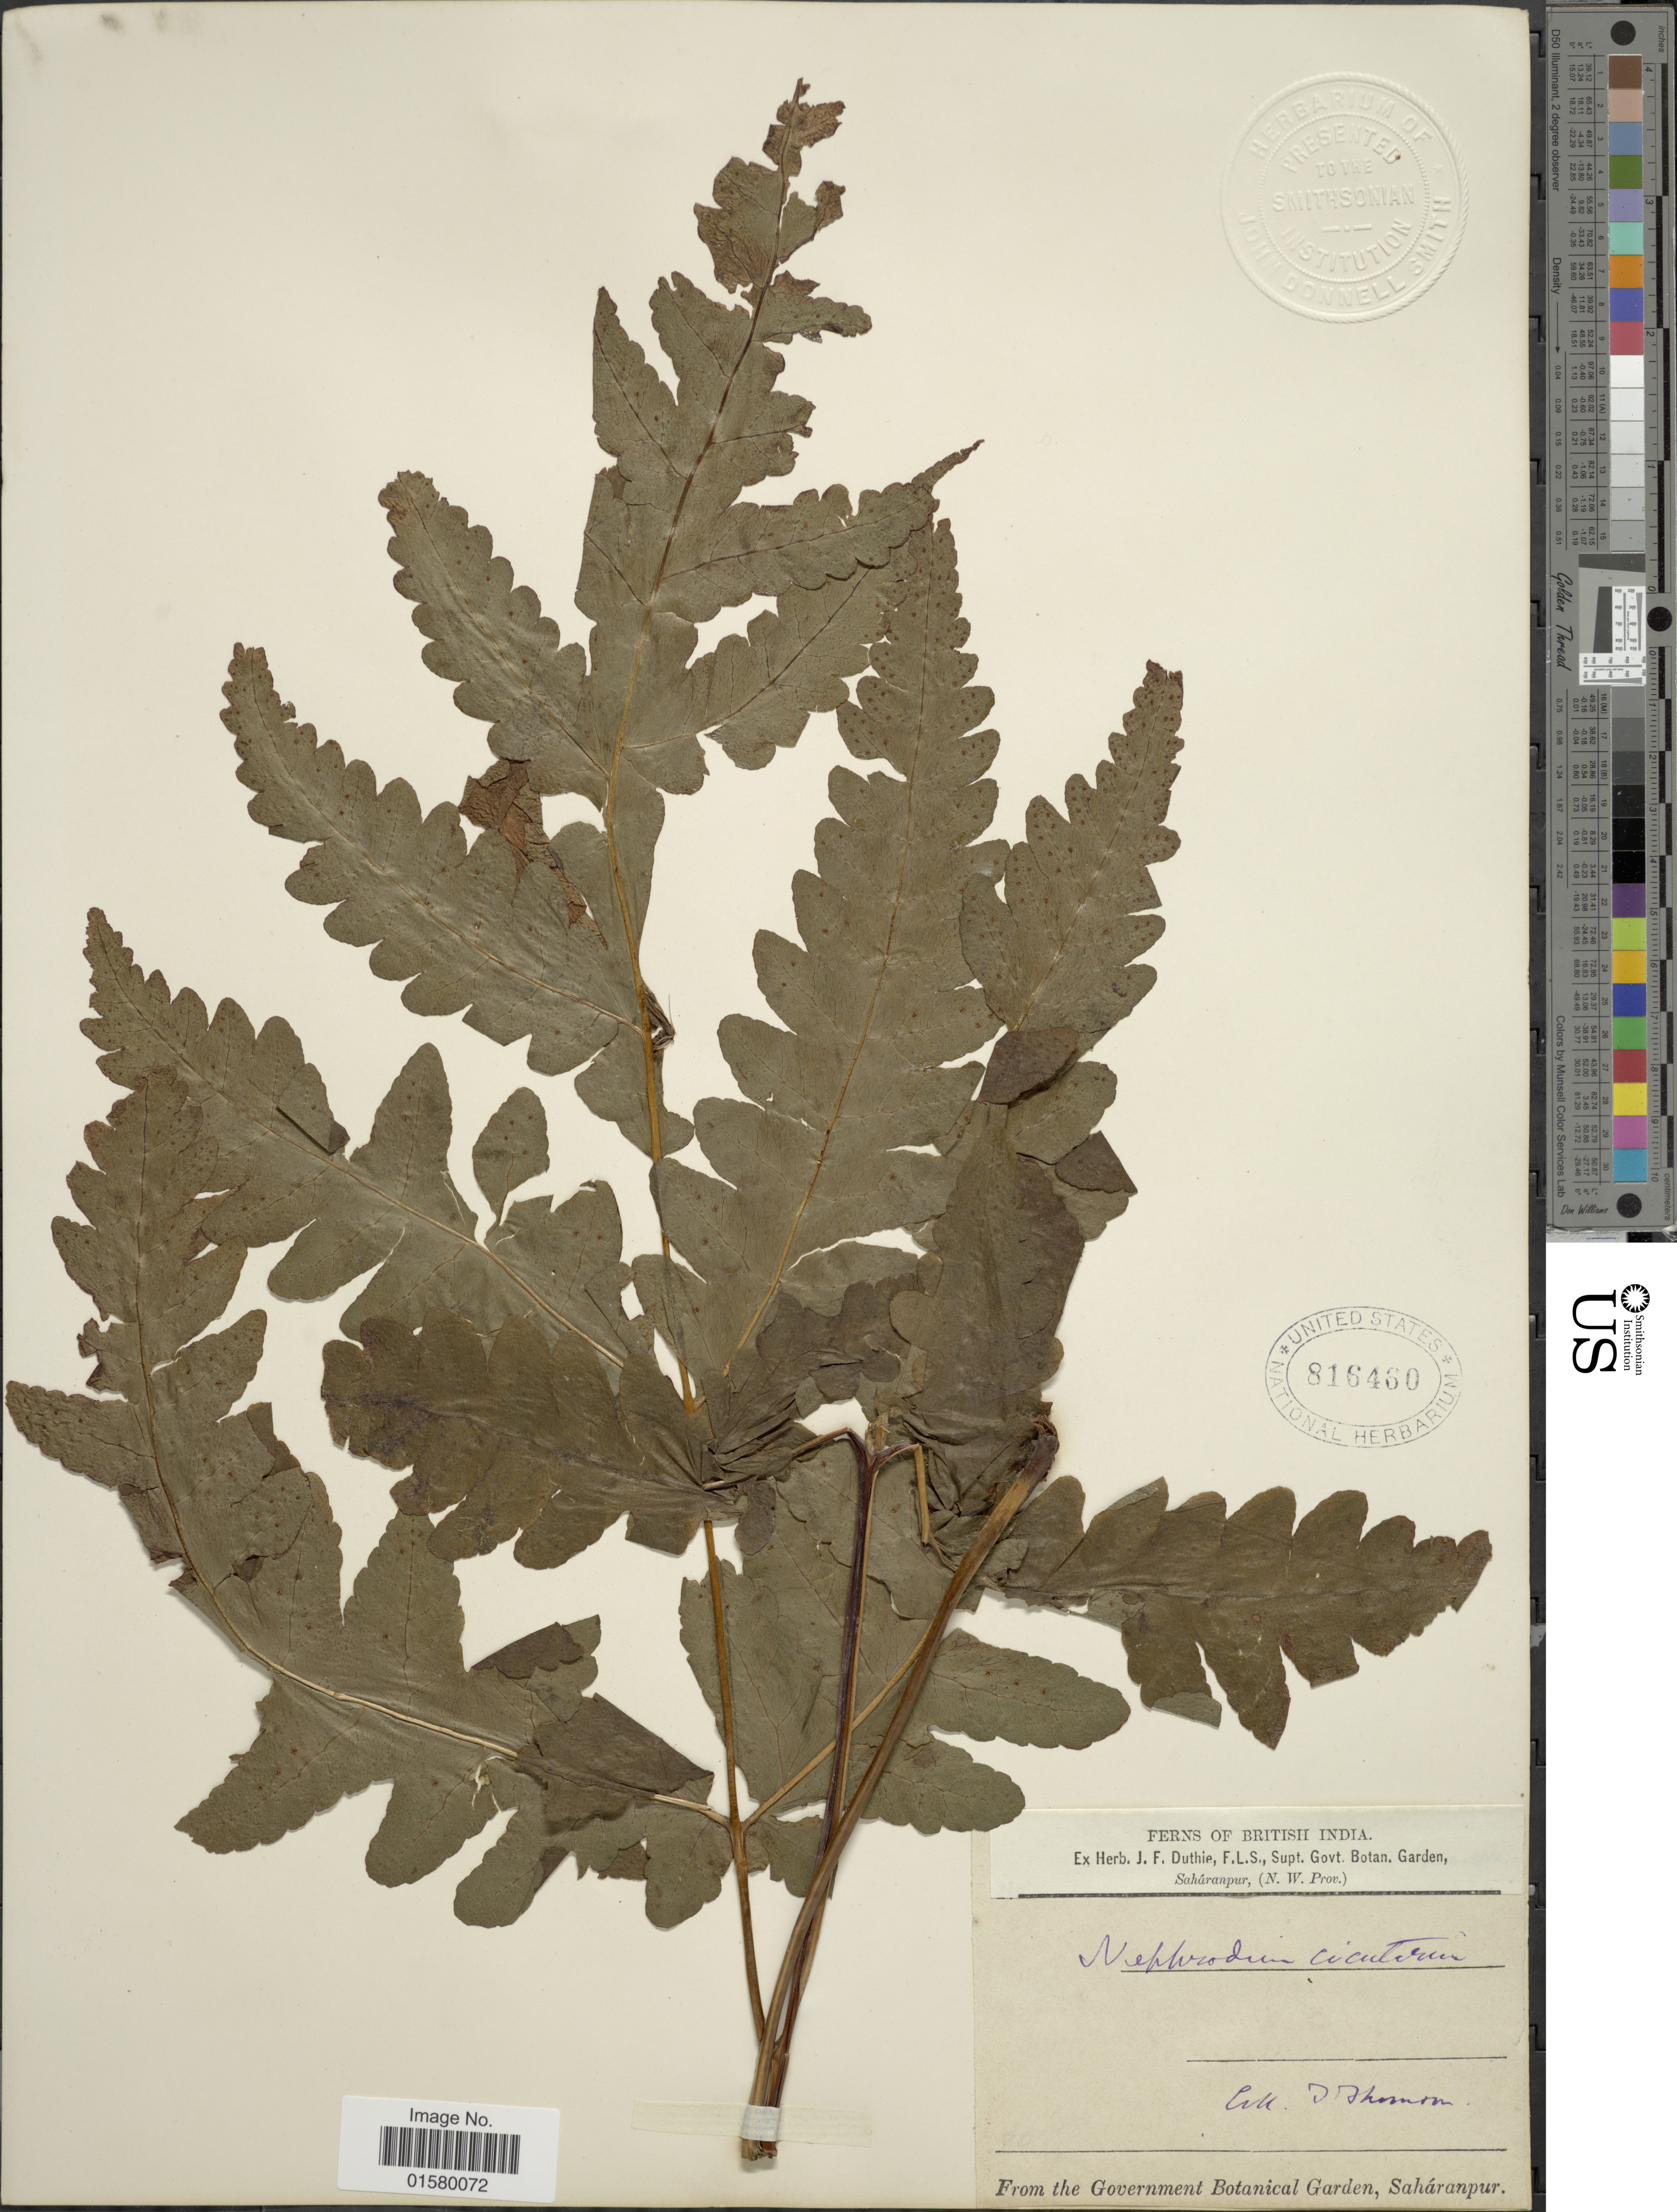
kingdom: Plantae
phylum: Tracheophyta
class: Polypodiopsida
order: Polypodiales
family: Tectariaceae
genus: Tectaria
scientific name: Tectaria coadunata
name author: (J. Sm.) C. Chr.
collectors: T. Thomson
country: India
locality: British India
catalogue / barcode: US 816460